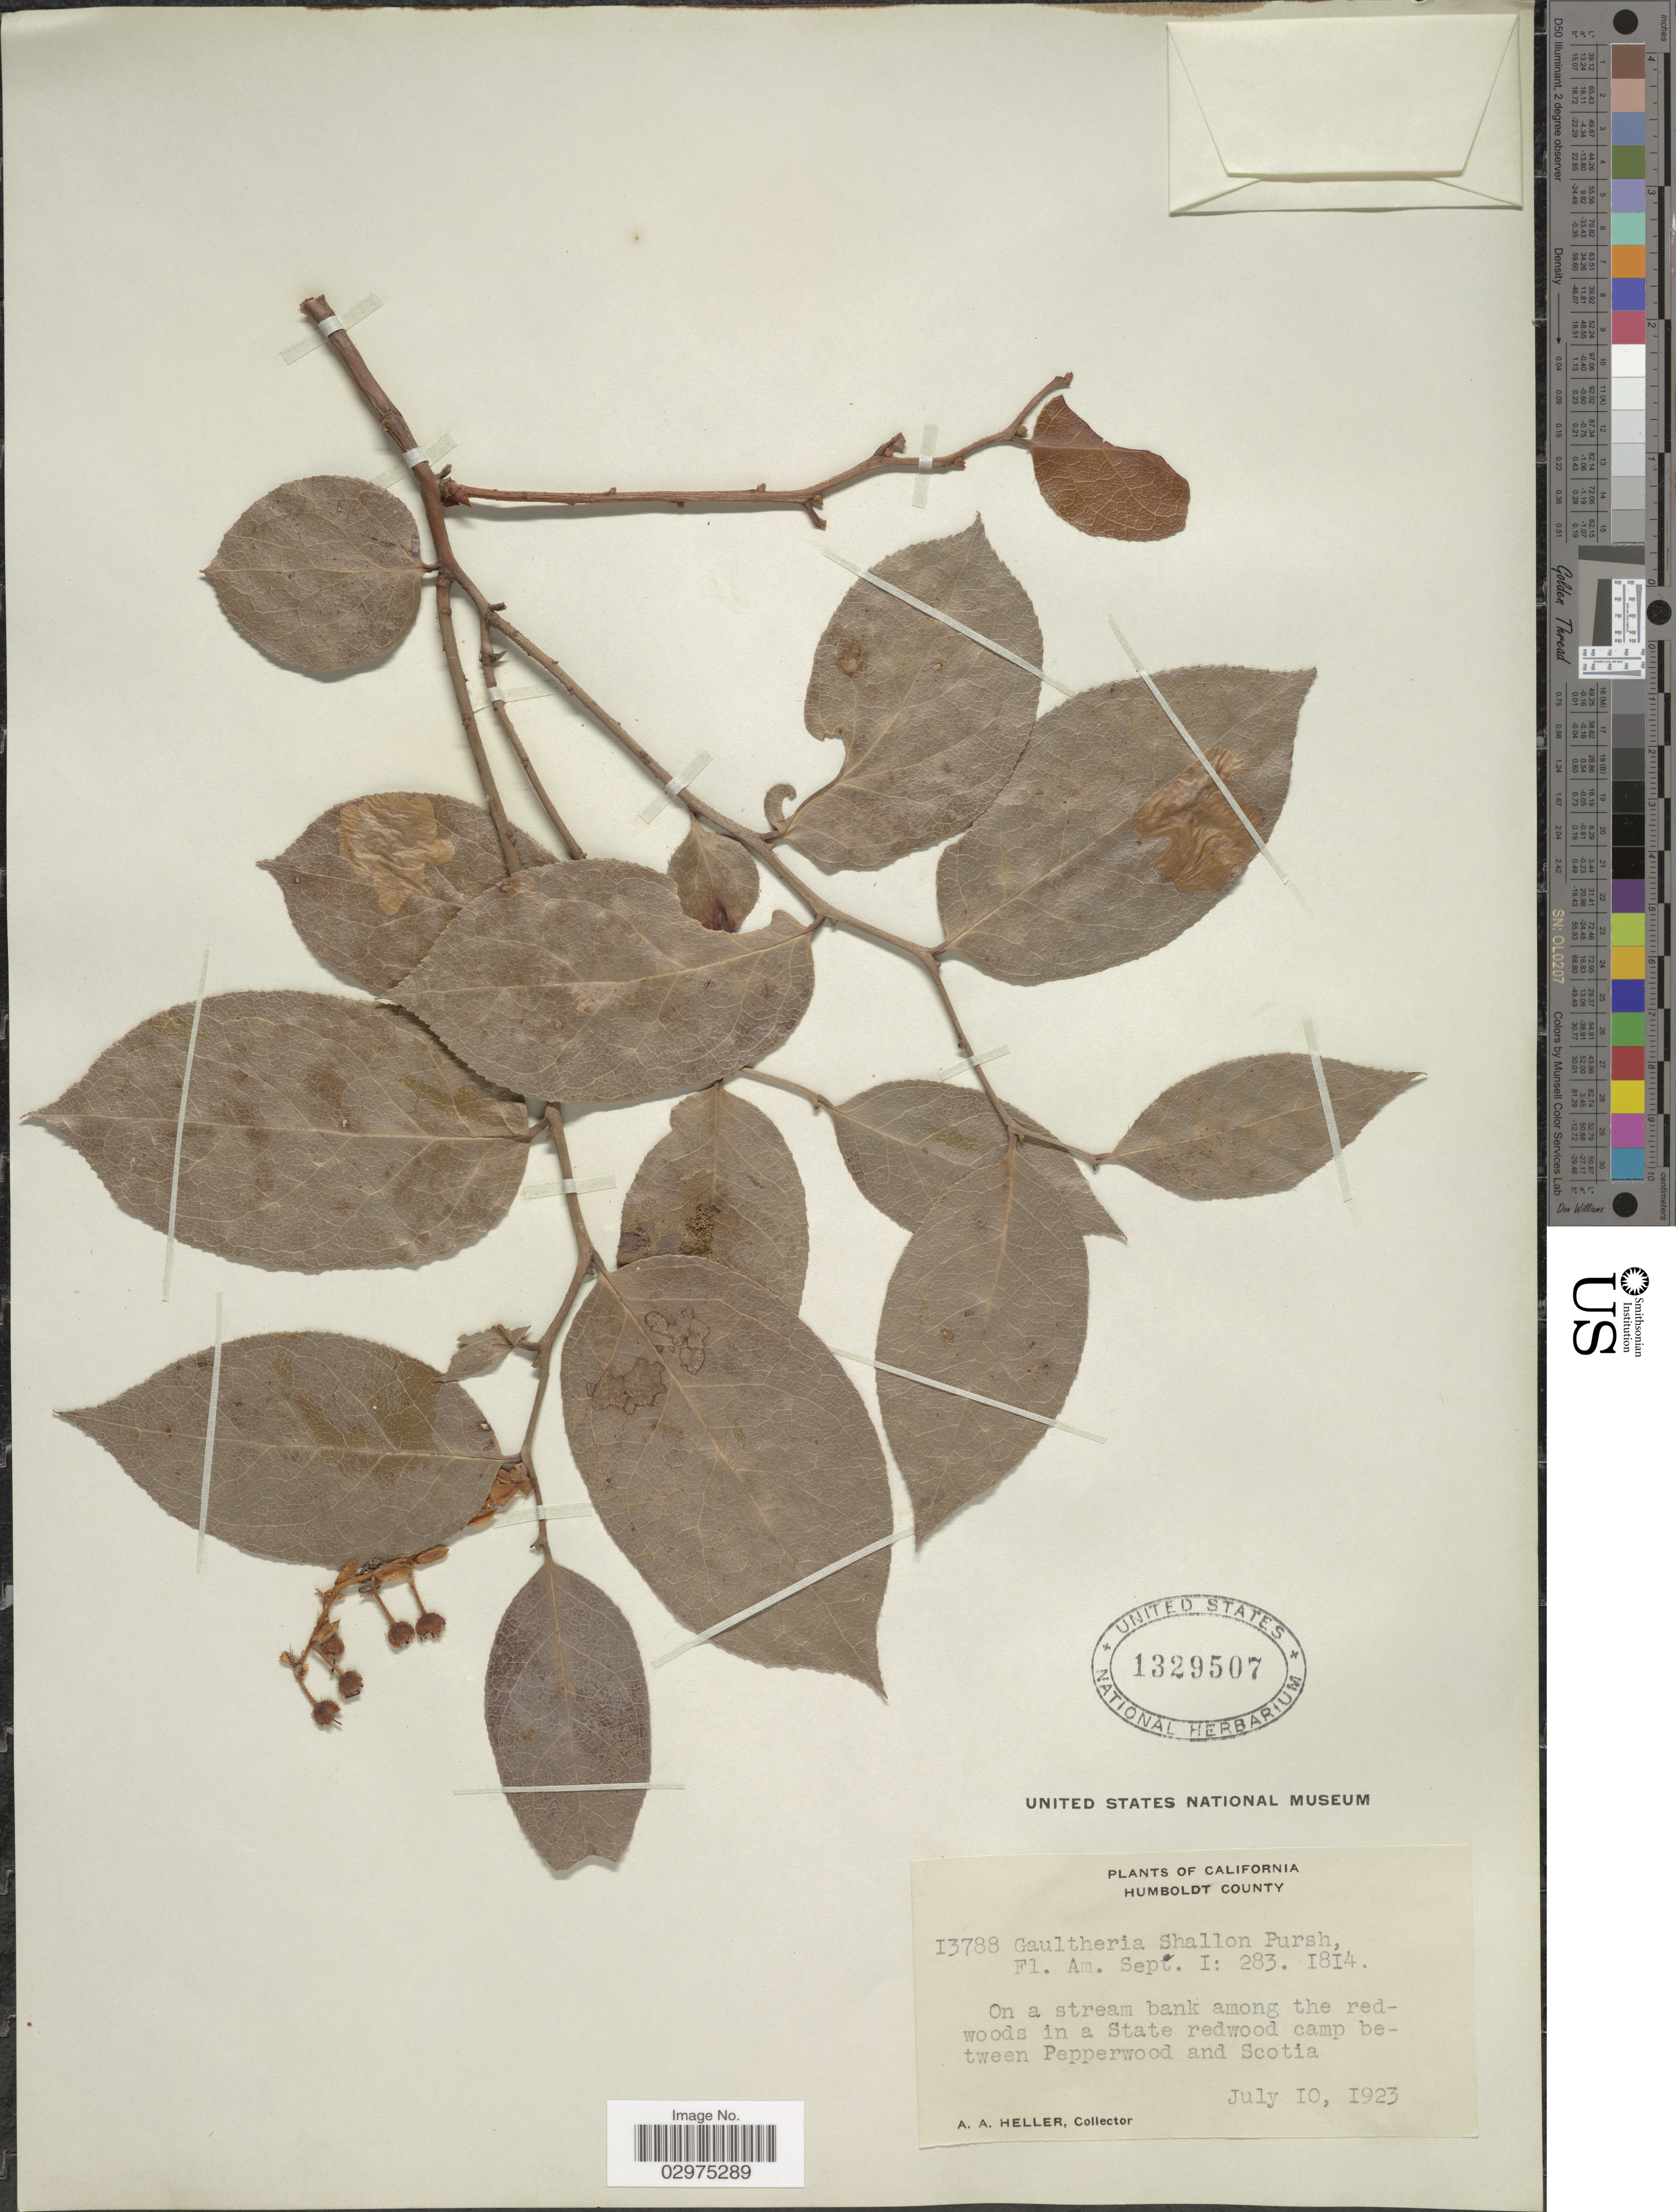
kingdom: Plantae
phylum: Tracheophyta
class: Magnoliopsida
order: Ericales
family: Ericaceae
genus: Gaultheria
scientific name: Gaultheria shallon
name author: Pursh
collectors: A. A. Heller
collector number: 13788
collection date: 1923-07-10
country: United States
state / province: California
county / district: Humboldt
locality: Humboldt County. On a stream bank among the redwoods in a State redwood camp between Pepperwood and Scotia.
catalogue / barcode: US 1329507